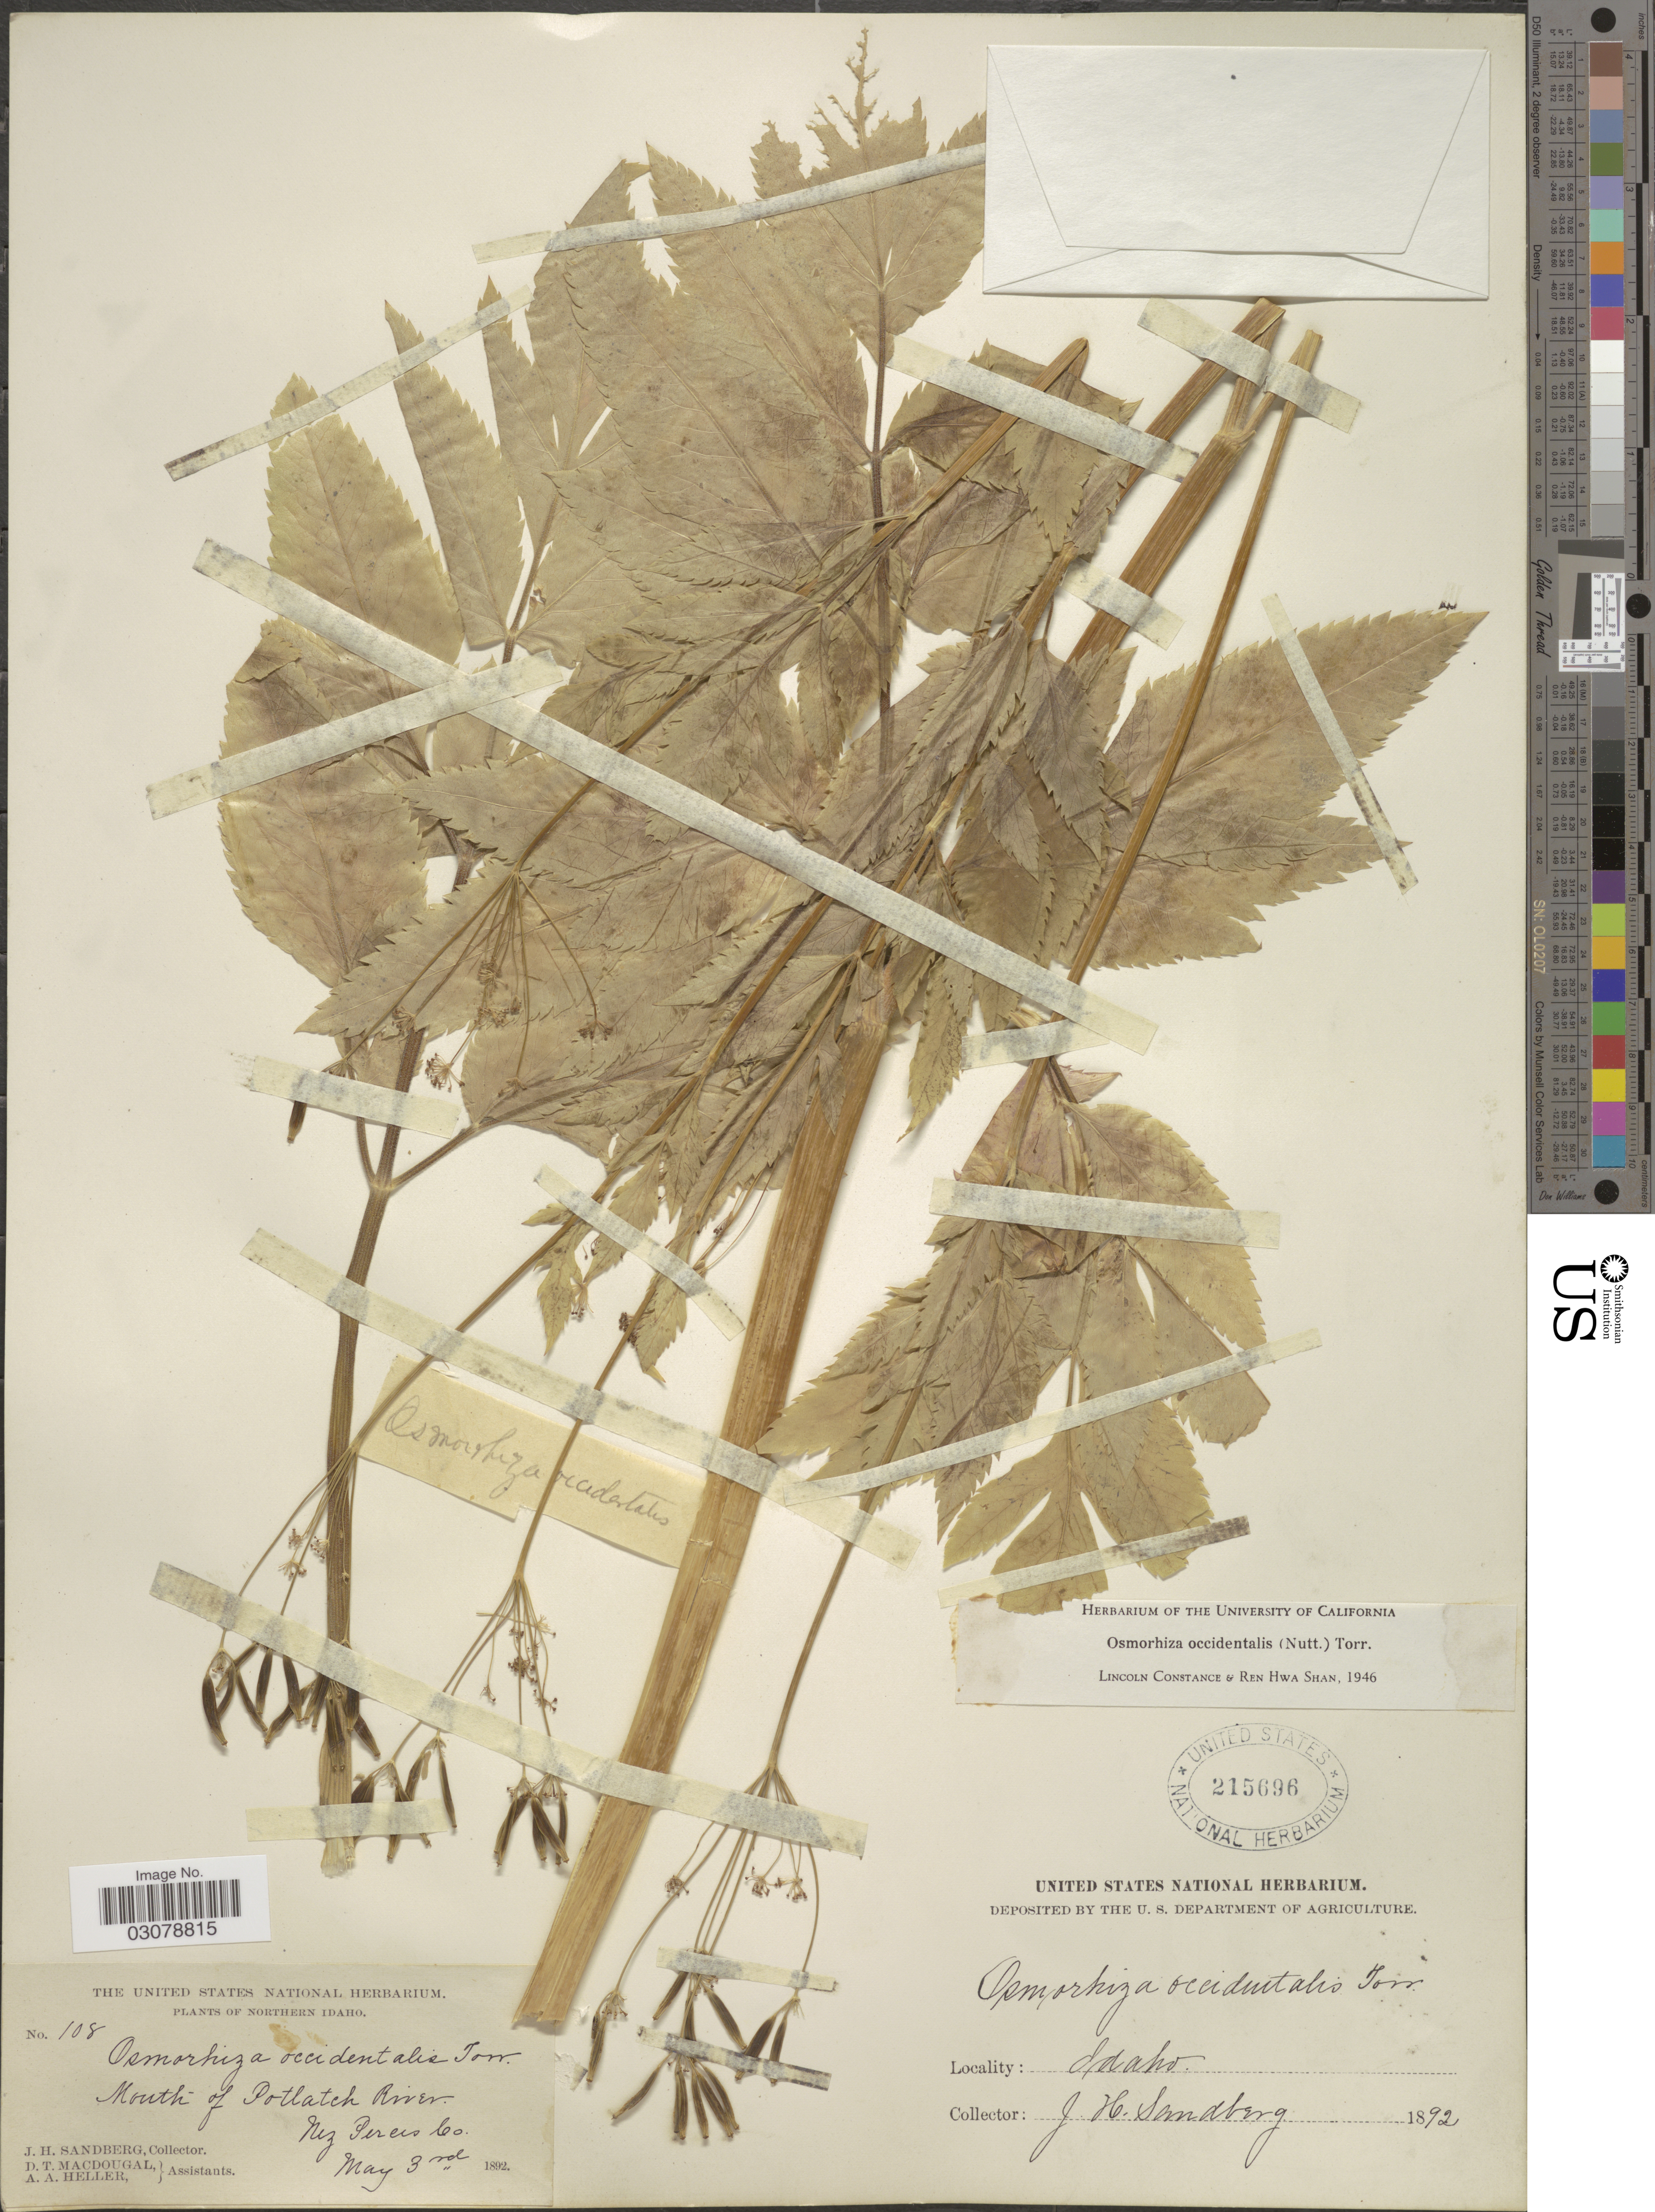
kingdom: Plantae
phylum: Tracheophyta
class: Magnoliopsida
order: Apiales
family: Apiaceae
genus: Osmorhiza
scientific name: Osmorhiza occidentalis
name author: (Nutt.) Torr.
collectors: J. H. Sandberg, D. T. MacDougal & A. A. Heller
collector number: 108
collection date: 1892-05-03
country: United States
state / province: Idaho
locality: Northern Idaho, Mouth of Potlatch River, Nez Perces Co.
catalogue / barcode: US 215696